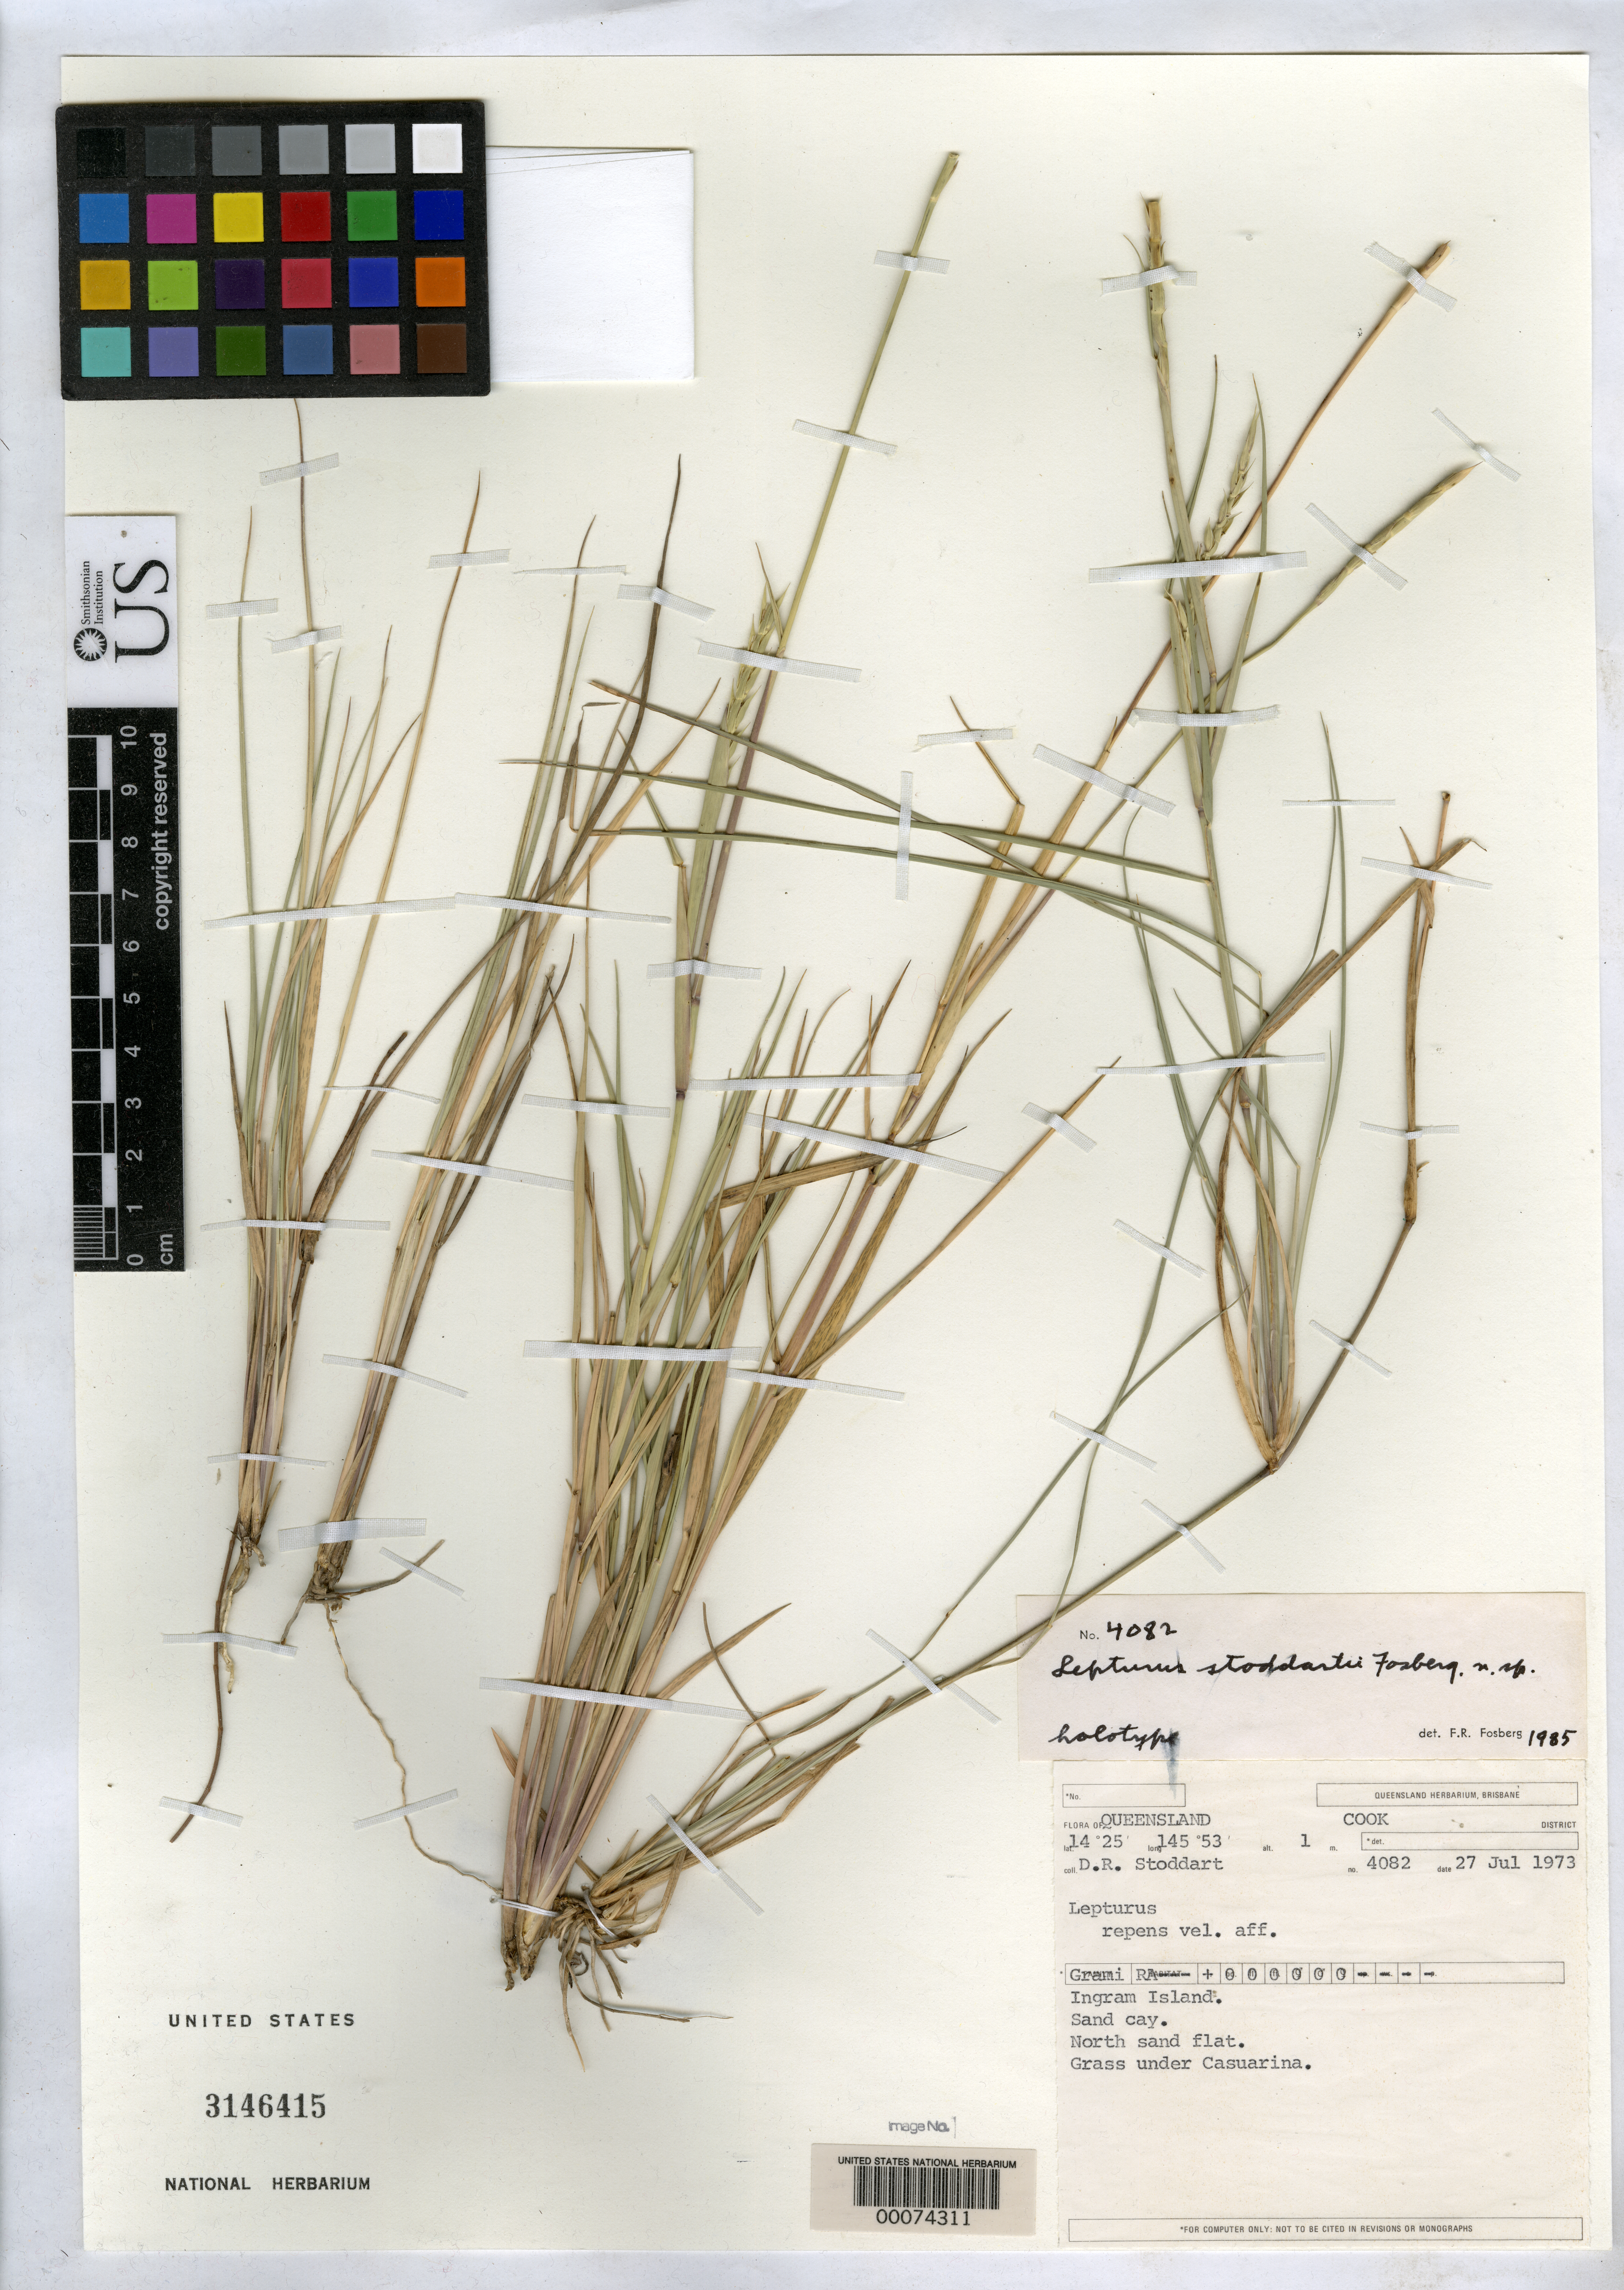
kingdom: Plantae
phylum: Tracheophyta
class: Liliopsida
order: Poales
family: Poaceae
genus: Lepturus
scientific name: Lepturus stoddartii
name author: Fosberg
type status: Holotype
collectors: D. R. Stoddart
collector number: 4082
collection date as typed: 27 Jul 1973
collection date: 1973-07-27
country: Australia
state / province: Queensland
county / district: Cook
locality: Great Barrier Reef, Ingram Island, Sand Cay, n sand flat.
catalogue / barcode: US 3146415